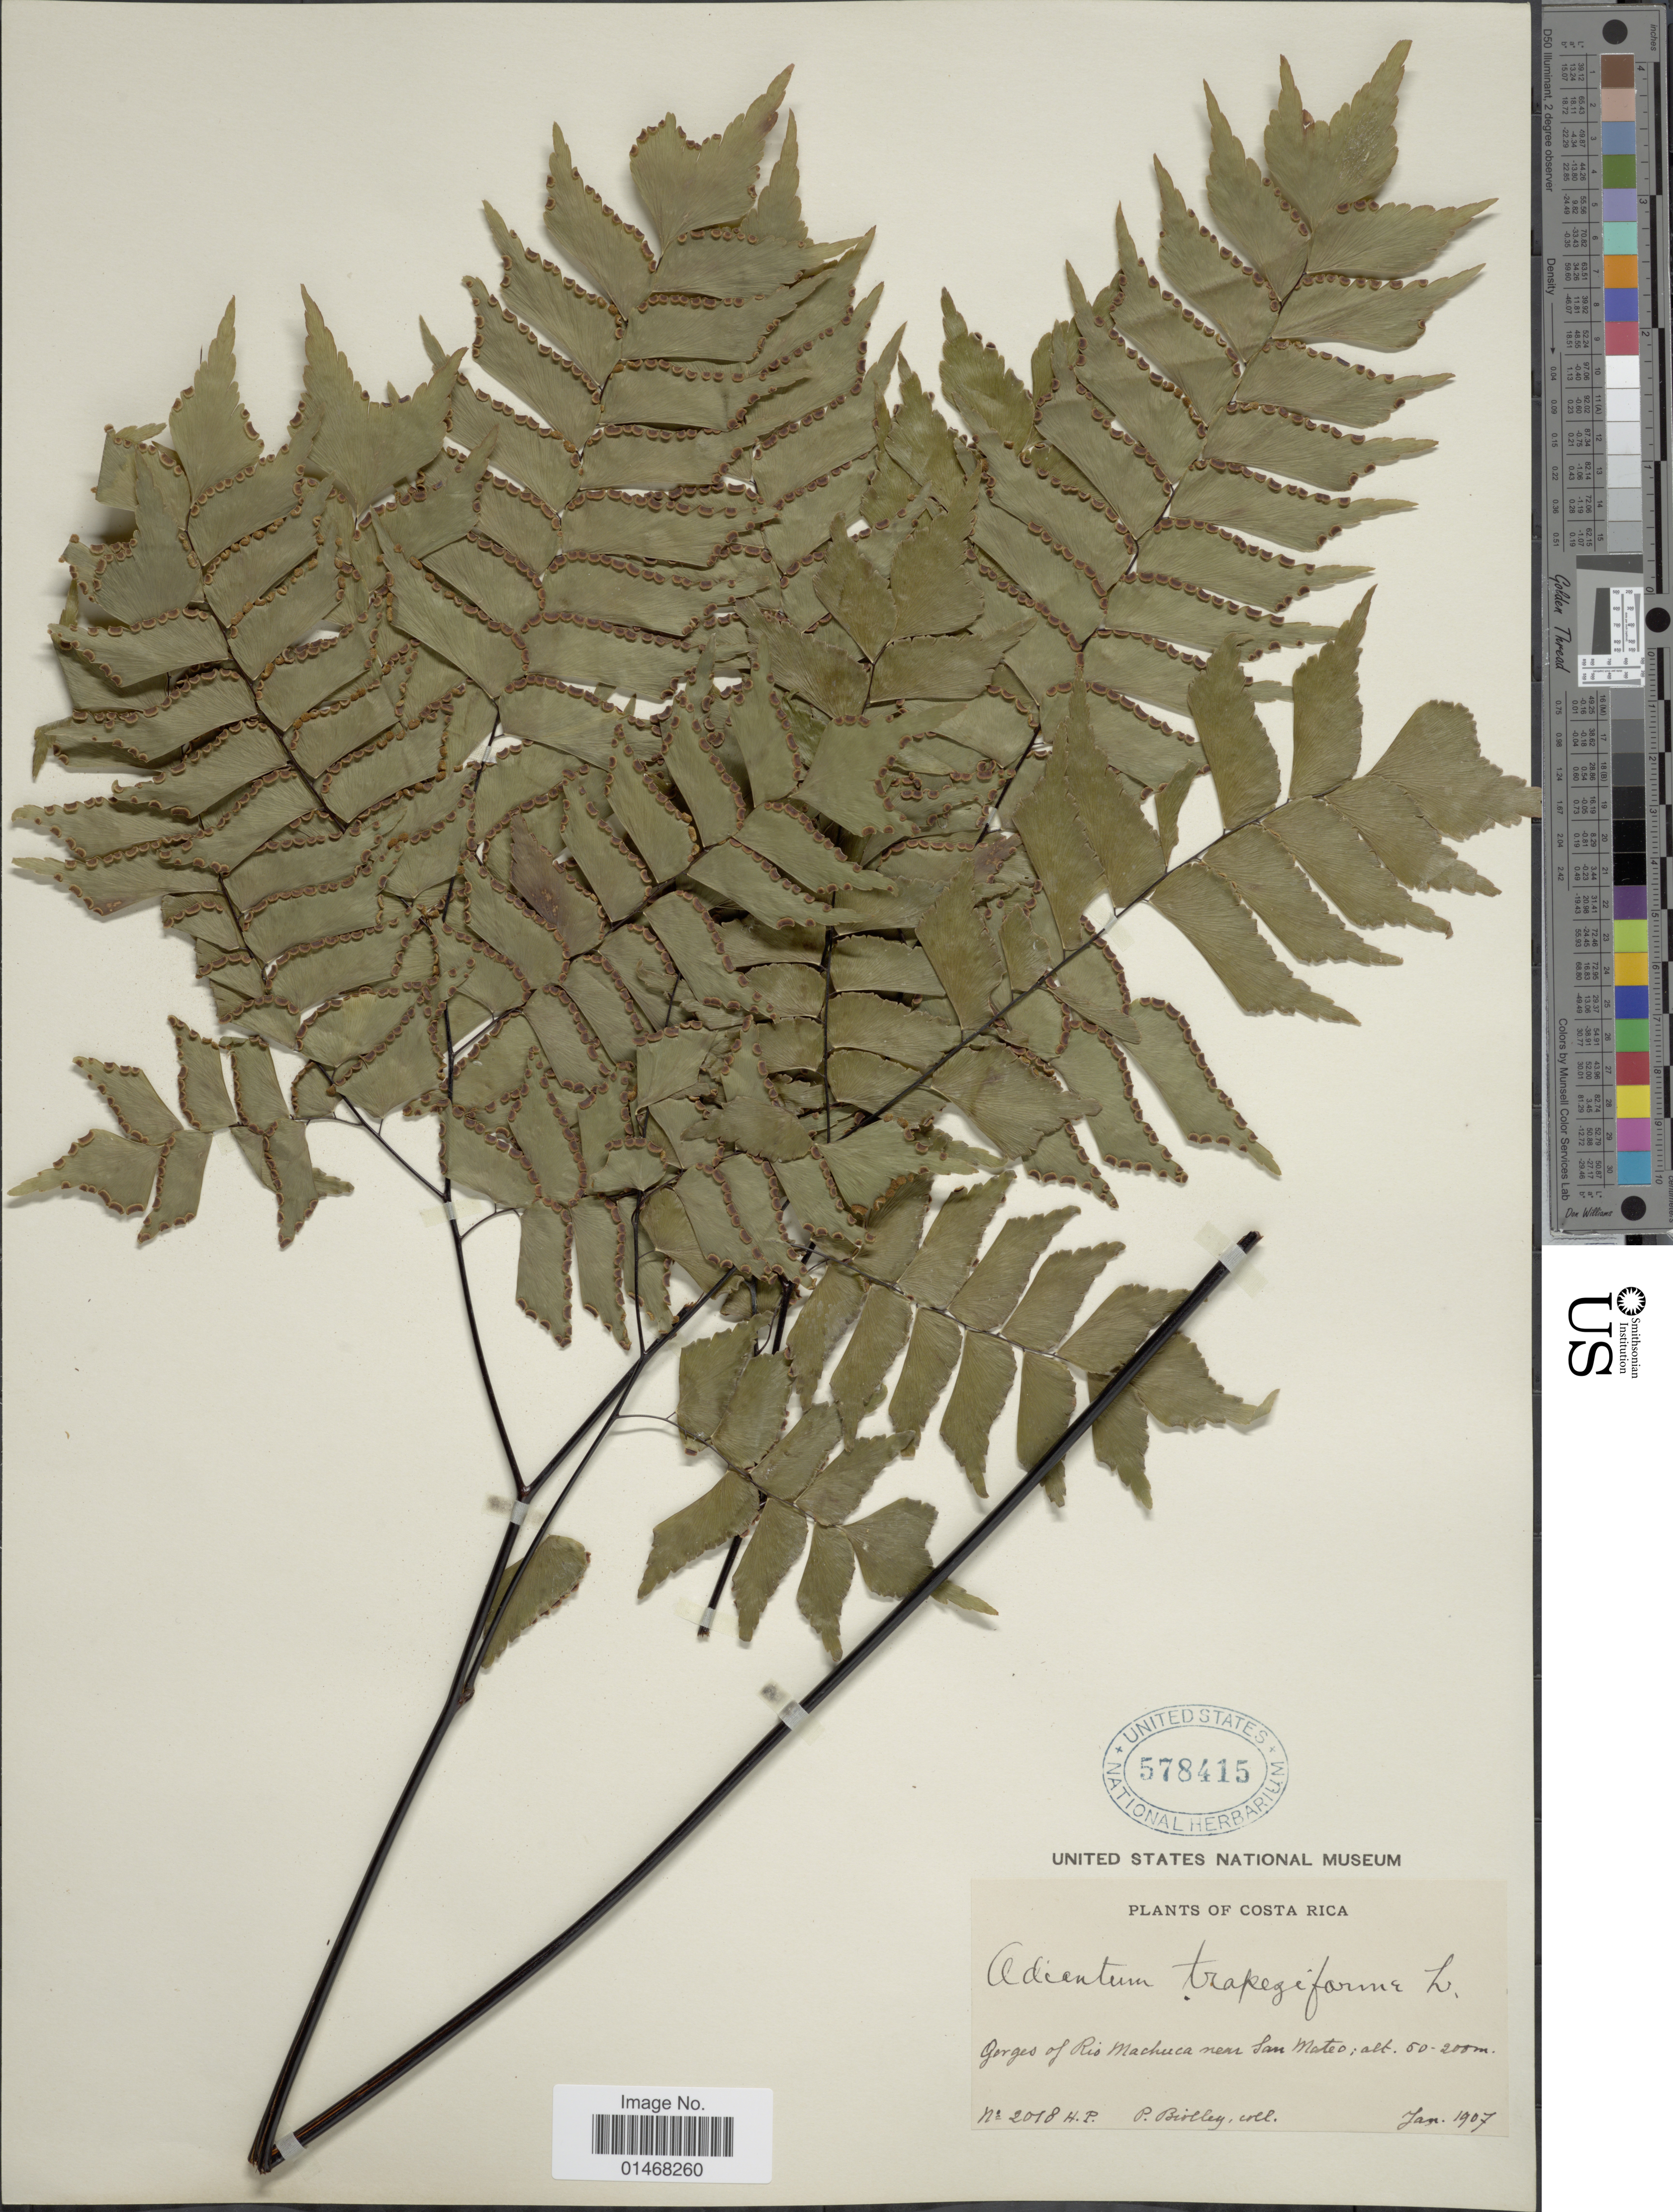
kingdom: Plantae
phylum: Tracheophyta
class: Polypodiopsida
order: Polypodiales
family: Pteridaceae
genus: Adiantum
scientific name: Adiantum trapeziforme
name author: L.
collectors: P. Biolley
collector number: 2018 H. P.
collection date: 1907-01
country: Costa Rica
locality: Gorges of Rio Machuca near San Mateo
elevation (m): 50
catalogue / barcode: US 578415